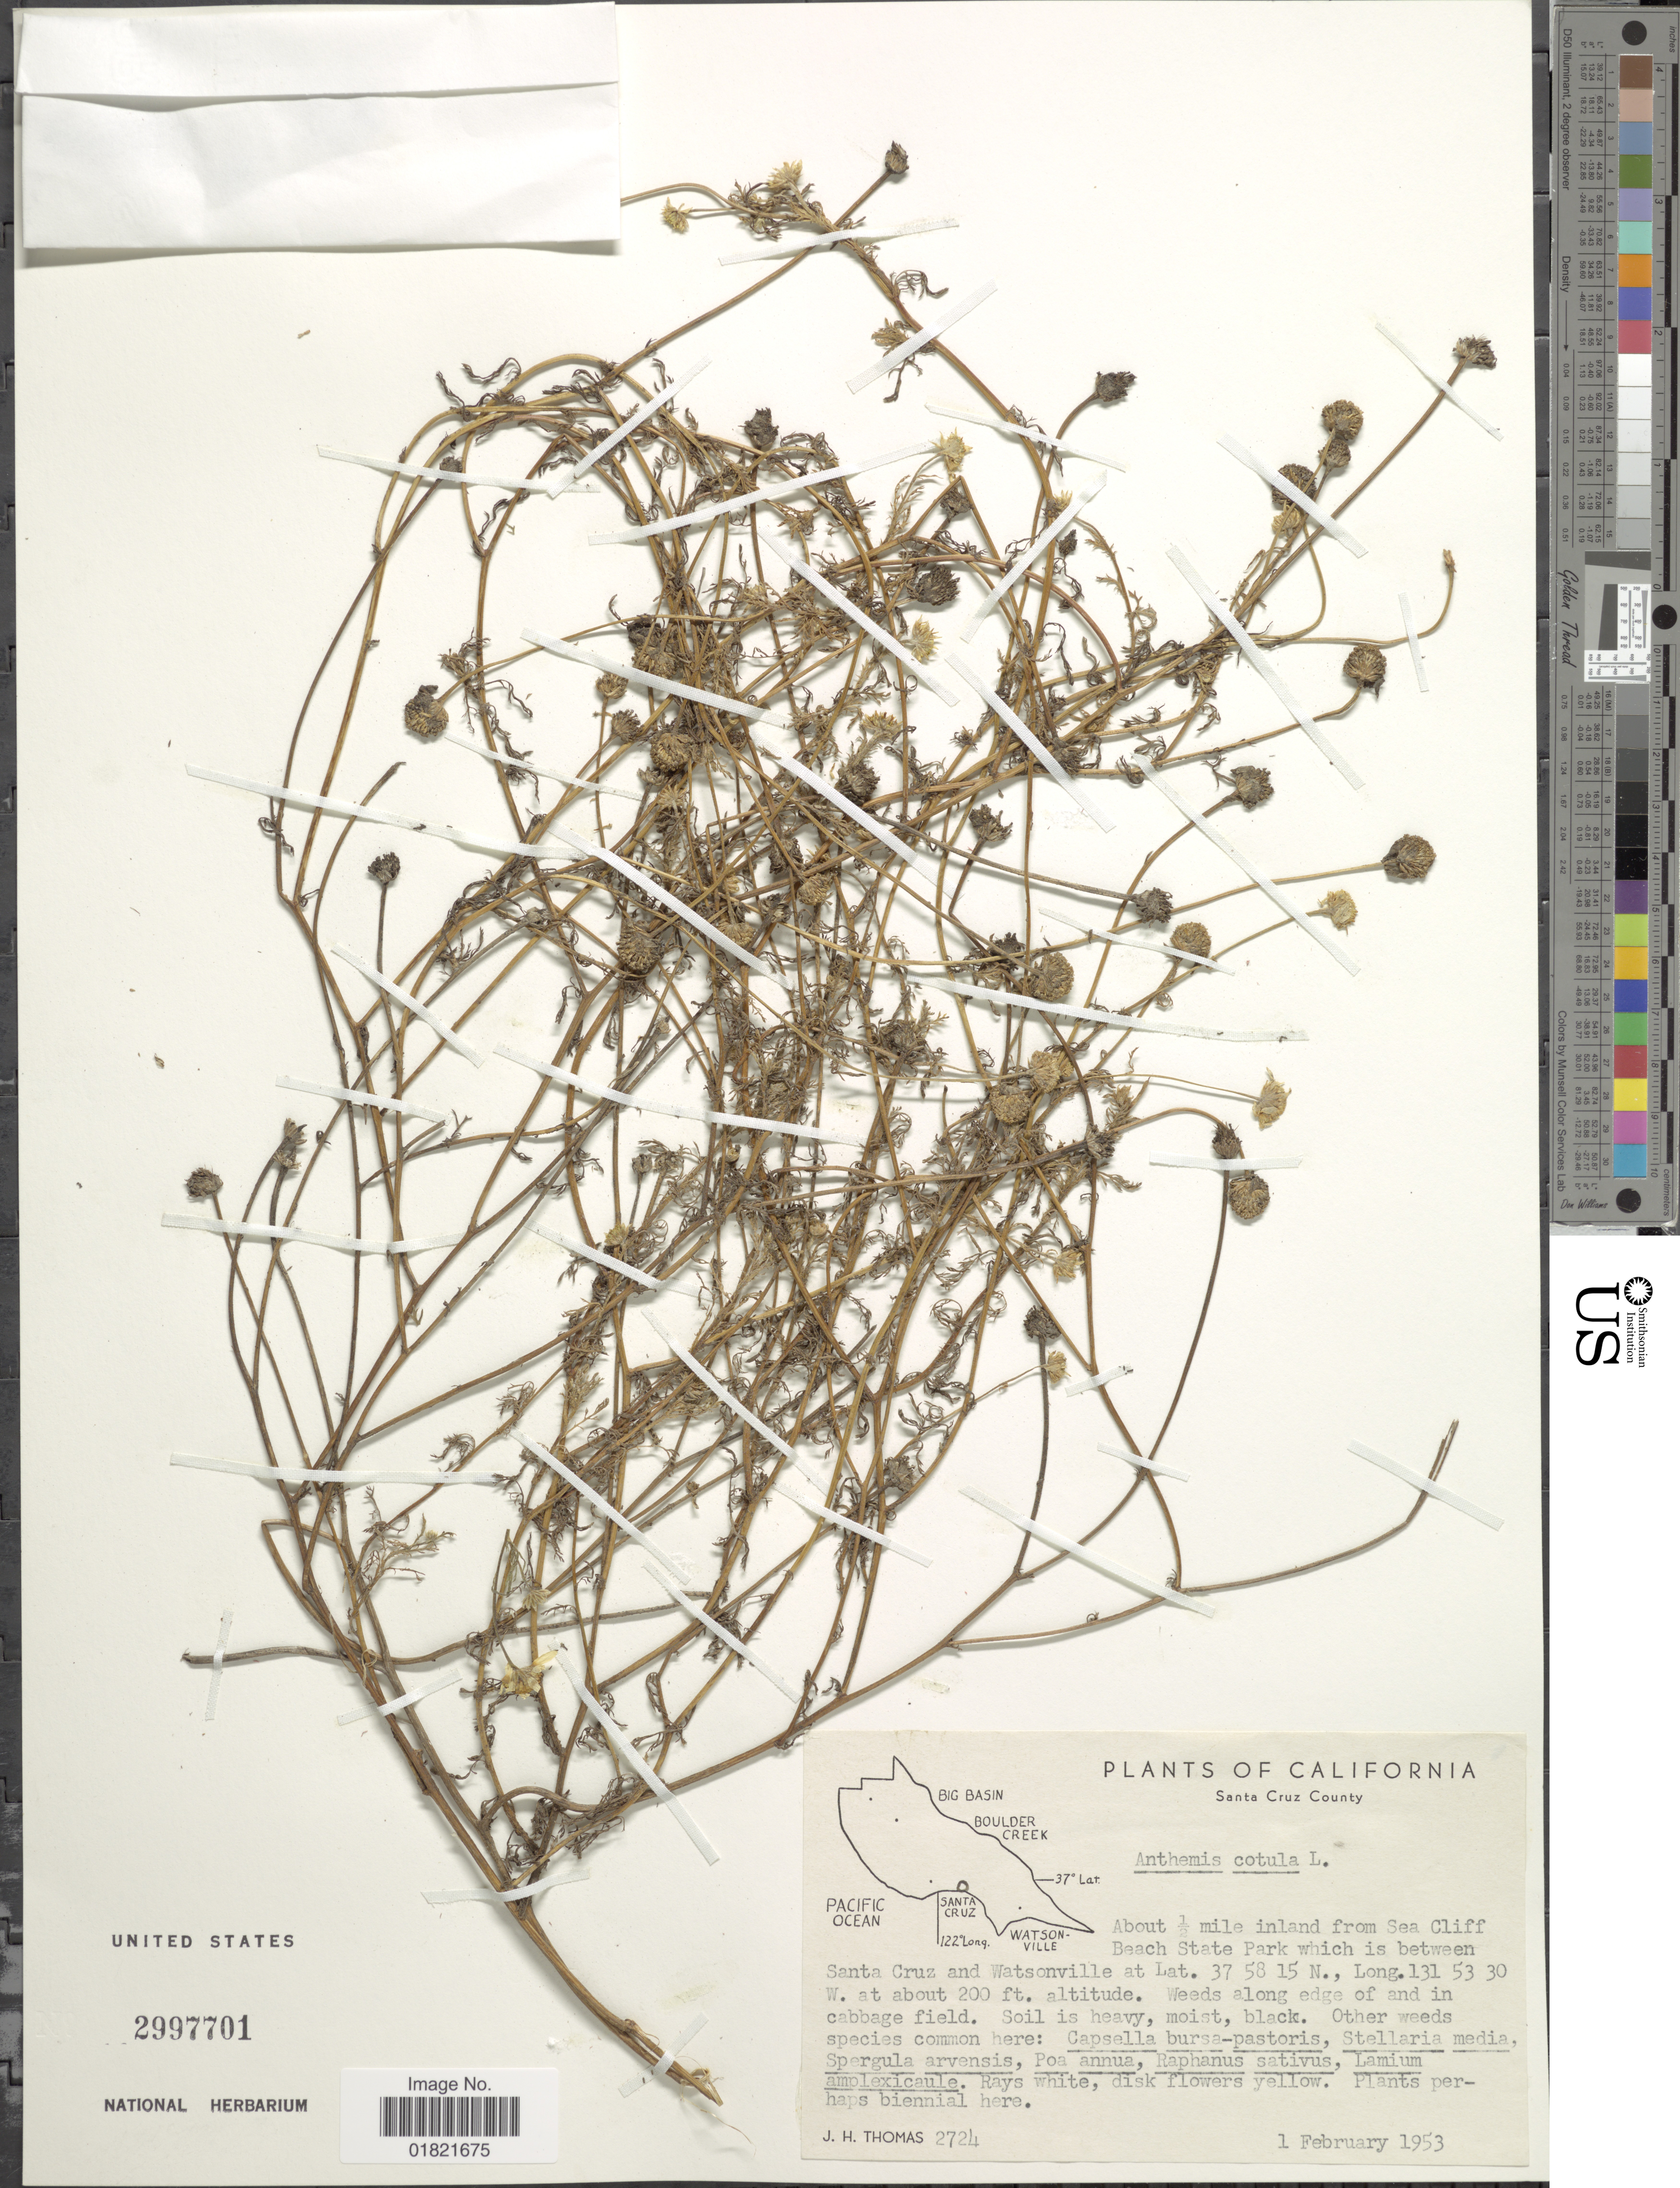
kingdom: Plantae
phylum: Tracheophyta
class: Magnoliopsida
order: Asterales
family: Asteraceae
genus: Anthemis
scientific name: Anthemis cotula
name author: L.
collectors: J. H. Thomas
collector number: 2724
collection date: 1953-02-01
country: United States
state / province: California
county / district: Santa Cruz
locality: Santa Curz County, about ½ mile inland from Sea Cliff Beach State Park which is between Santa Cruz and Watsonville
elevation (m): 61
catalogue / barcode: US 2997701